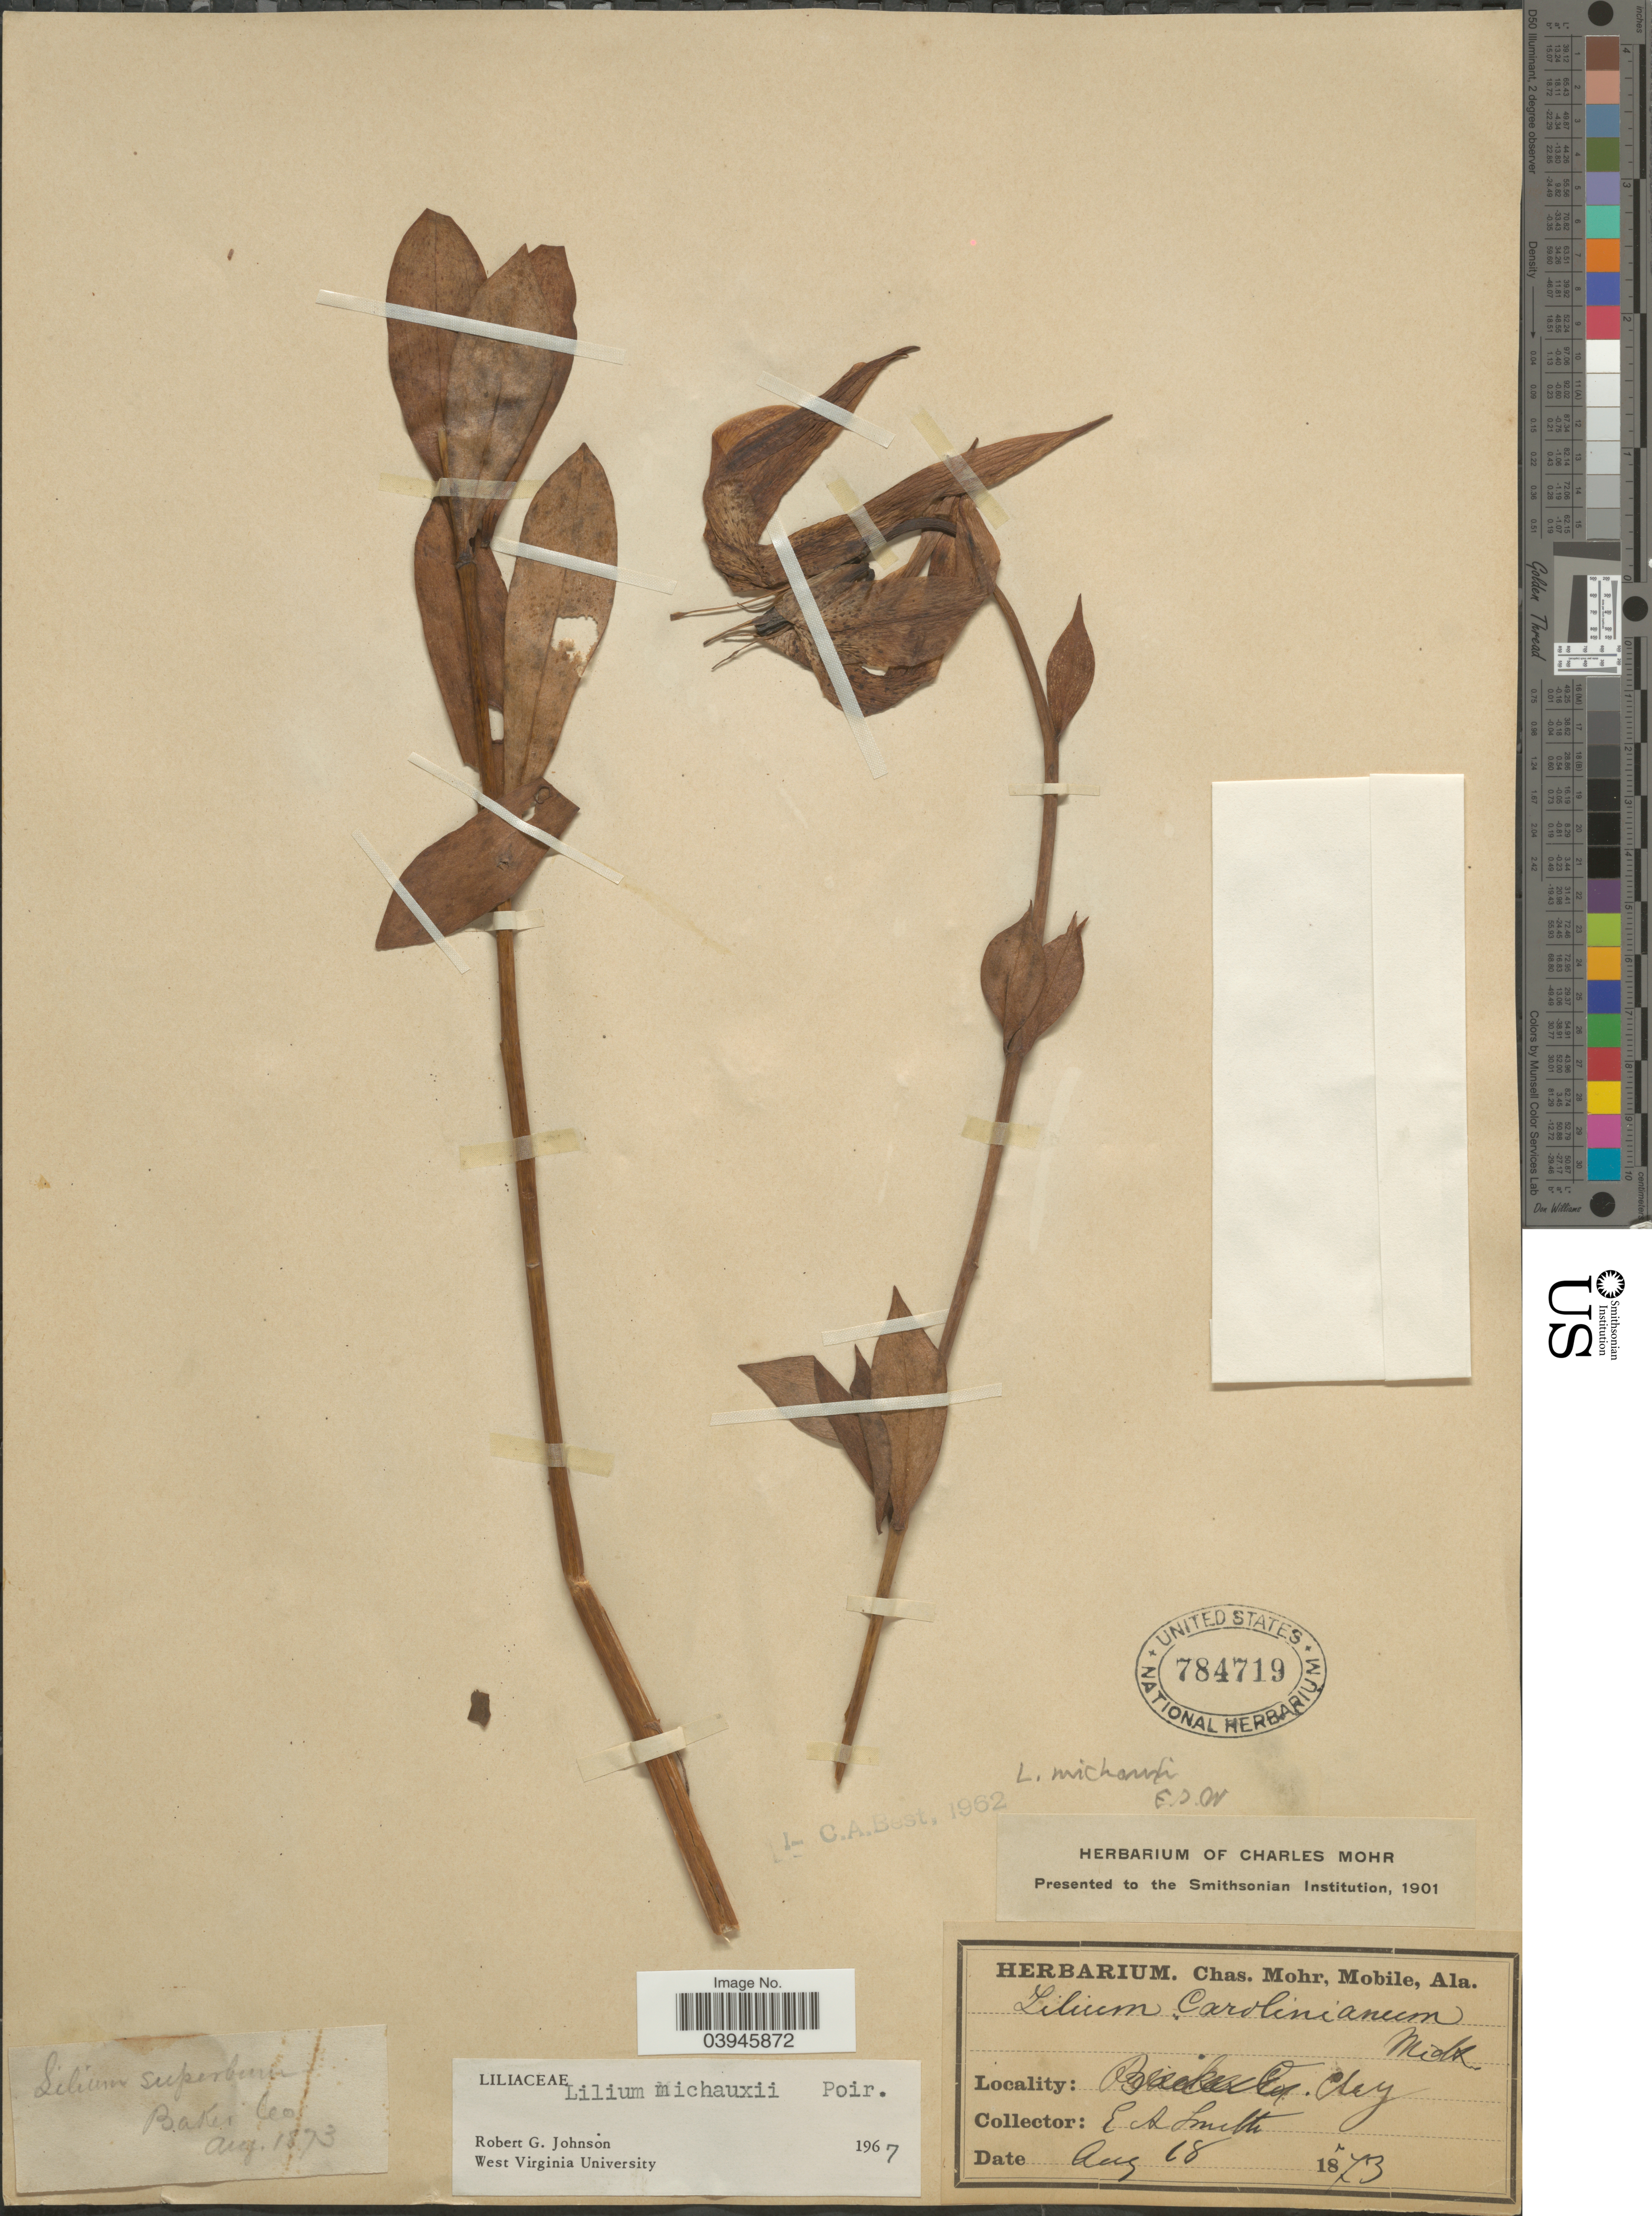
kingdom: Plantae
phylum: Tracheophyta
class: Liliopsida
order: Liliales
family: Liliaceae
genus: Lilium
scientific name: Lilium michauxii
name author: Poir.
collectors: E. A. Smith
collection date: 1873-08-18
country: United States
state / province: Alabama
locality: Baker Co. Clay.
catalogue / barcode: US 784719